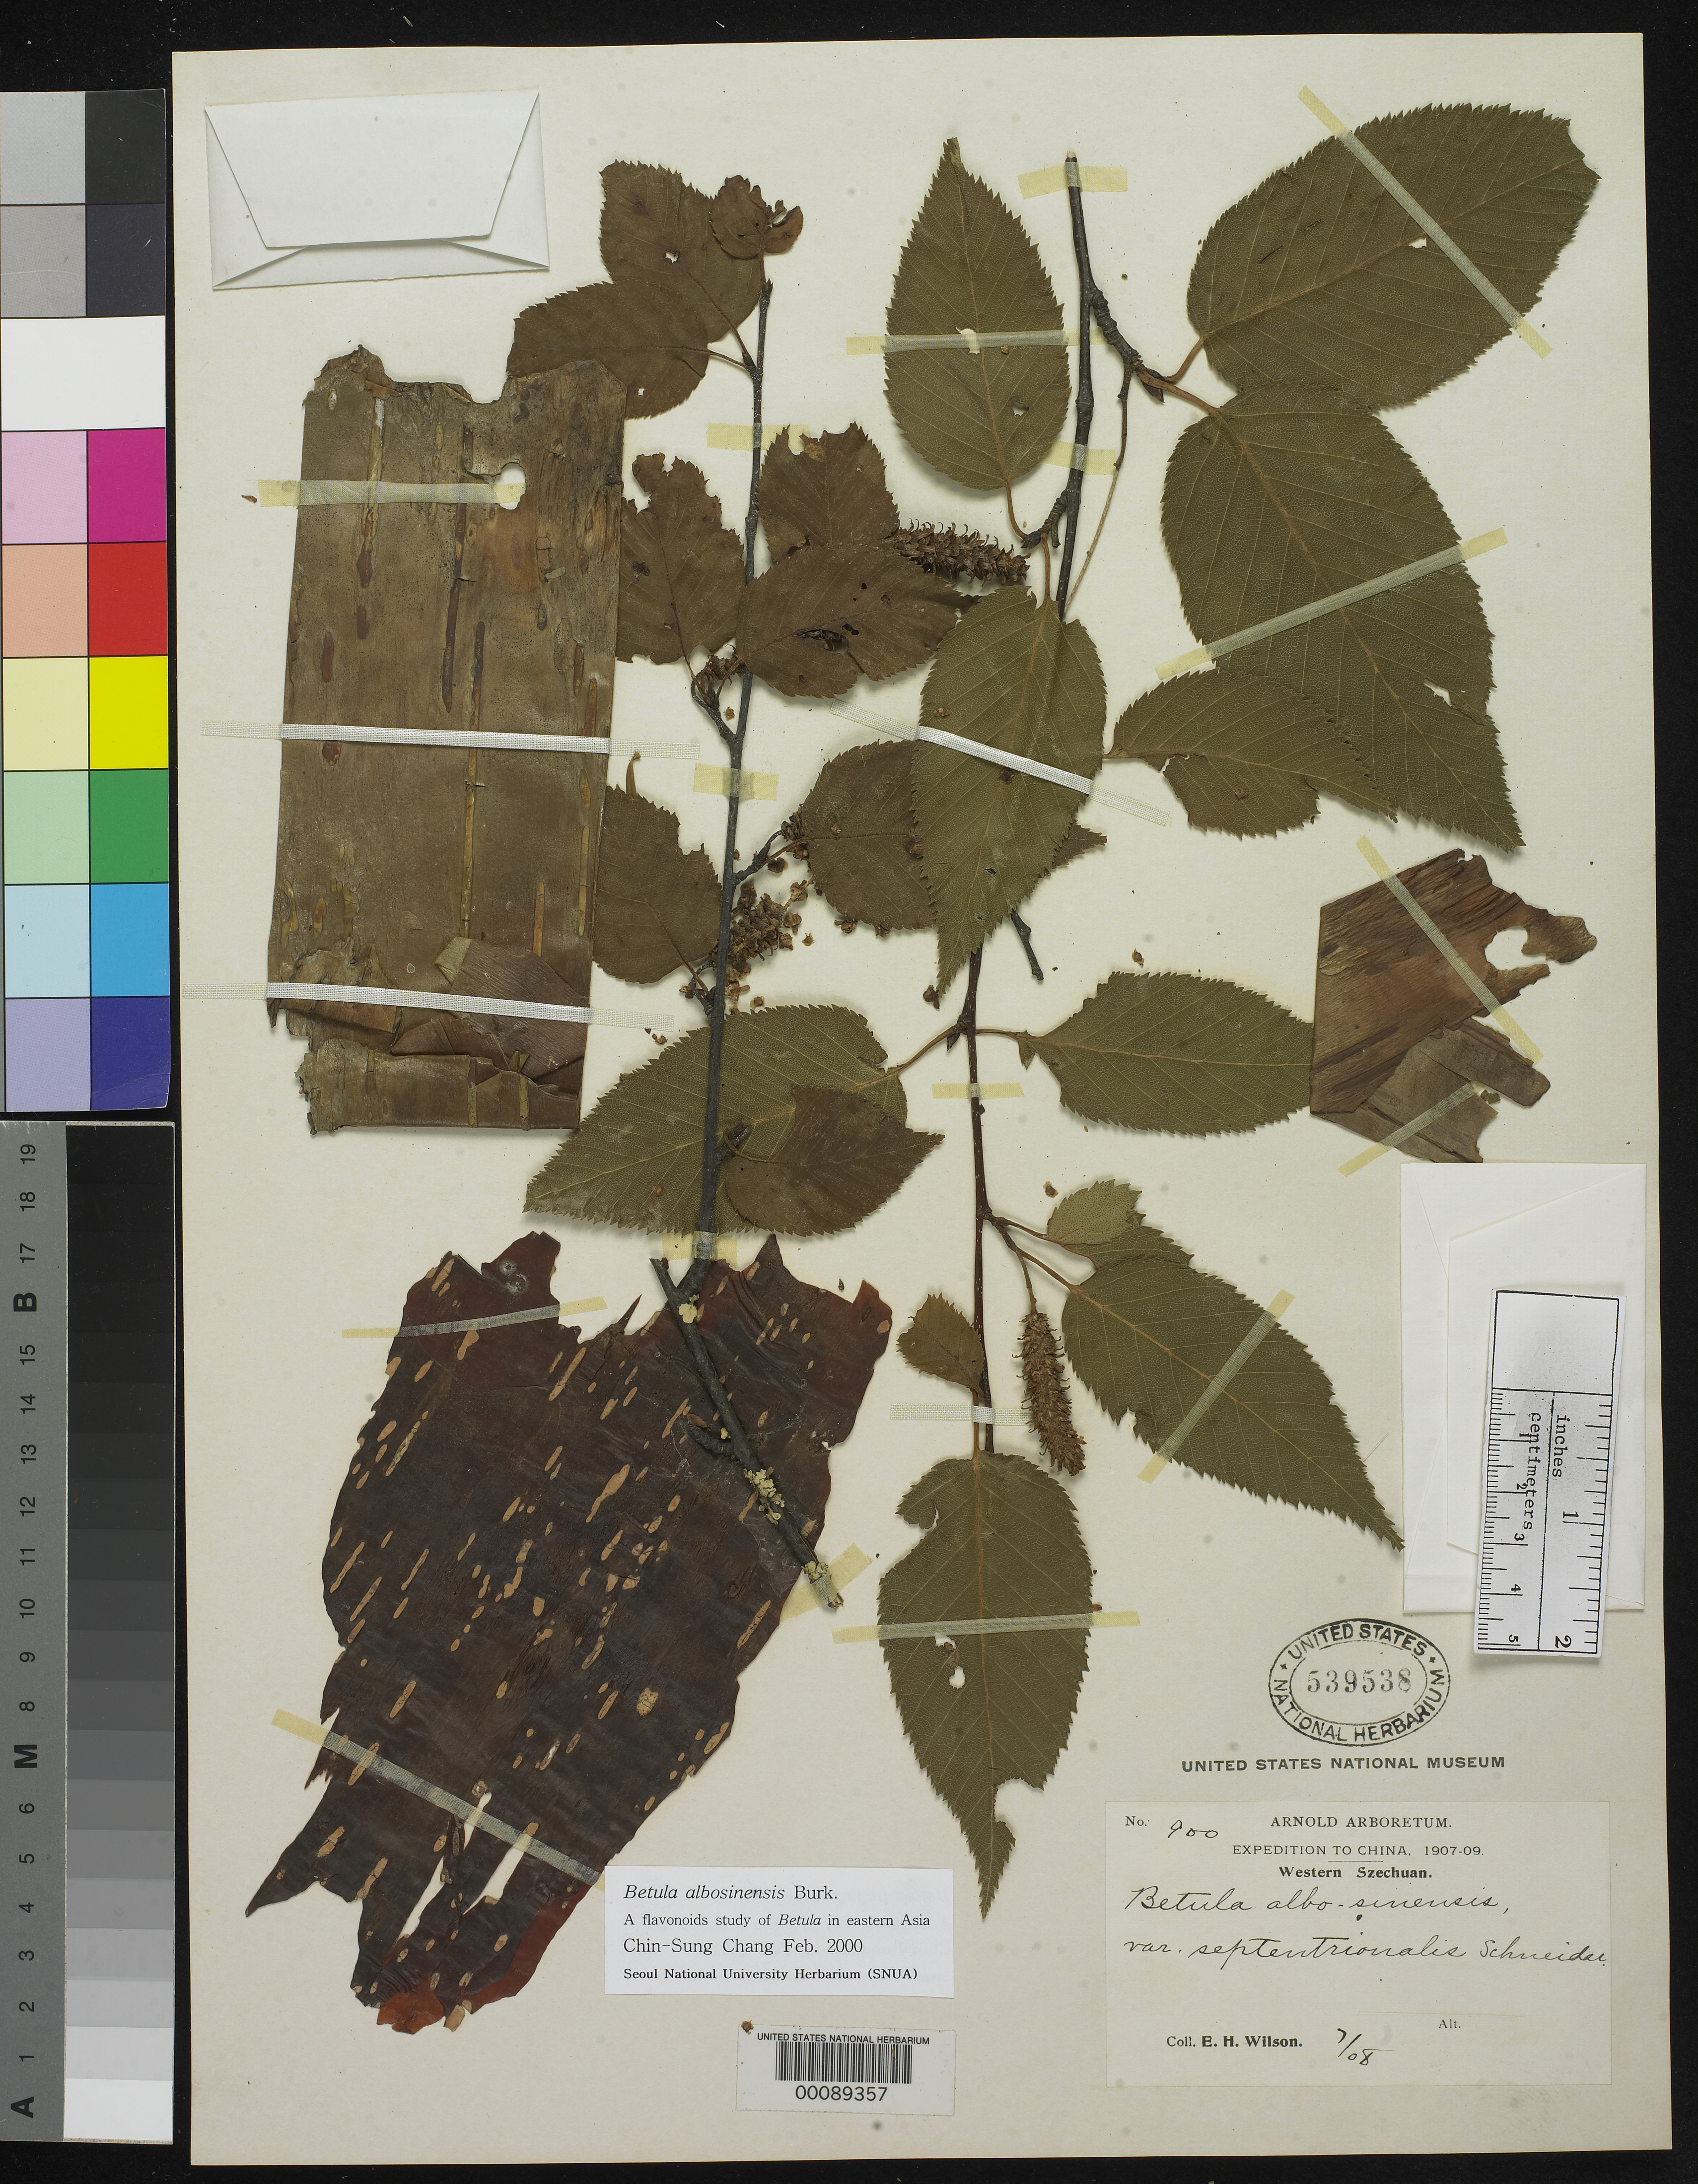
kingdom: Plantae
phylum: Tracheophyta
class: Magnoliopsida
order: Fagales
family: Betulaceae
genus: Betula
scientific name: Betula albosinensis var. septentrionalis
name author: C.K. Schneid. in Sarg.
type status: Isotype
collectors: E. H. Wilson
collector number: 900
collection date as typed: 04 Jul 1908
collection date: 1908-07-04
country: China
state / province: Sichuan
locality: Tachien-lu, Ta-p'ao-shan.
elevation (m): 3000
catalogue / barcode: US 539538